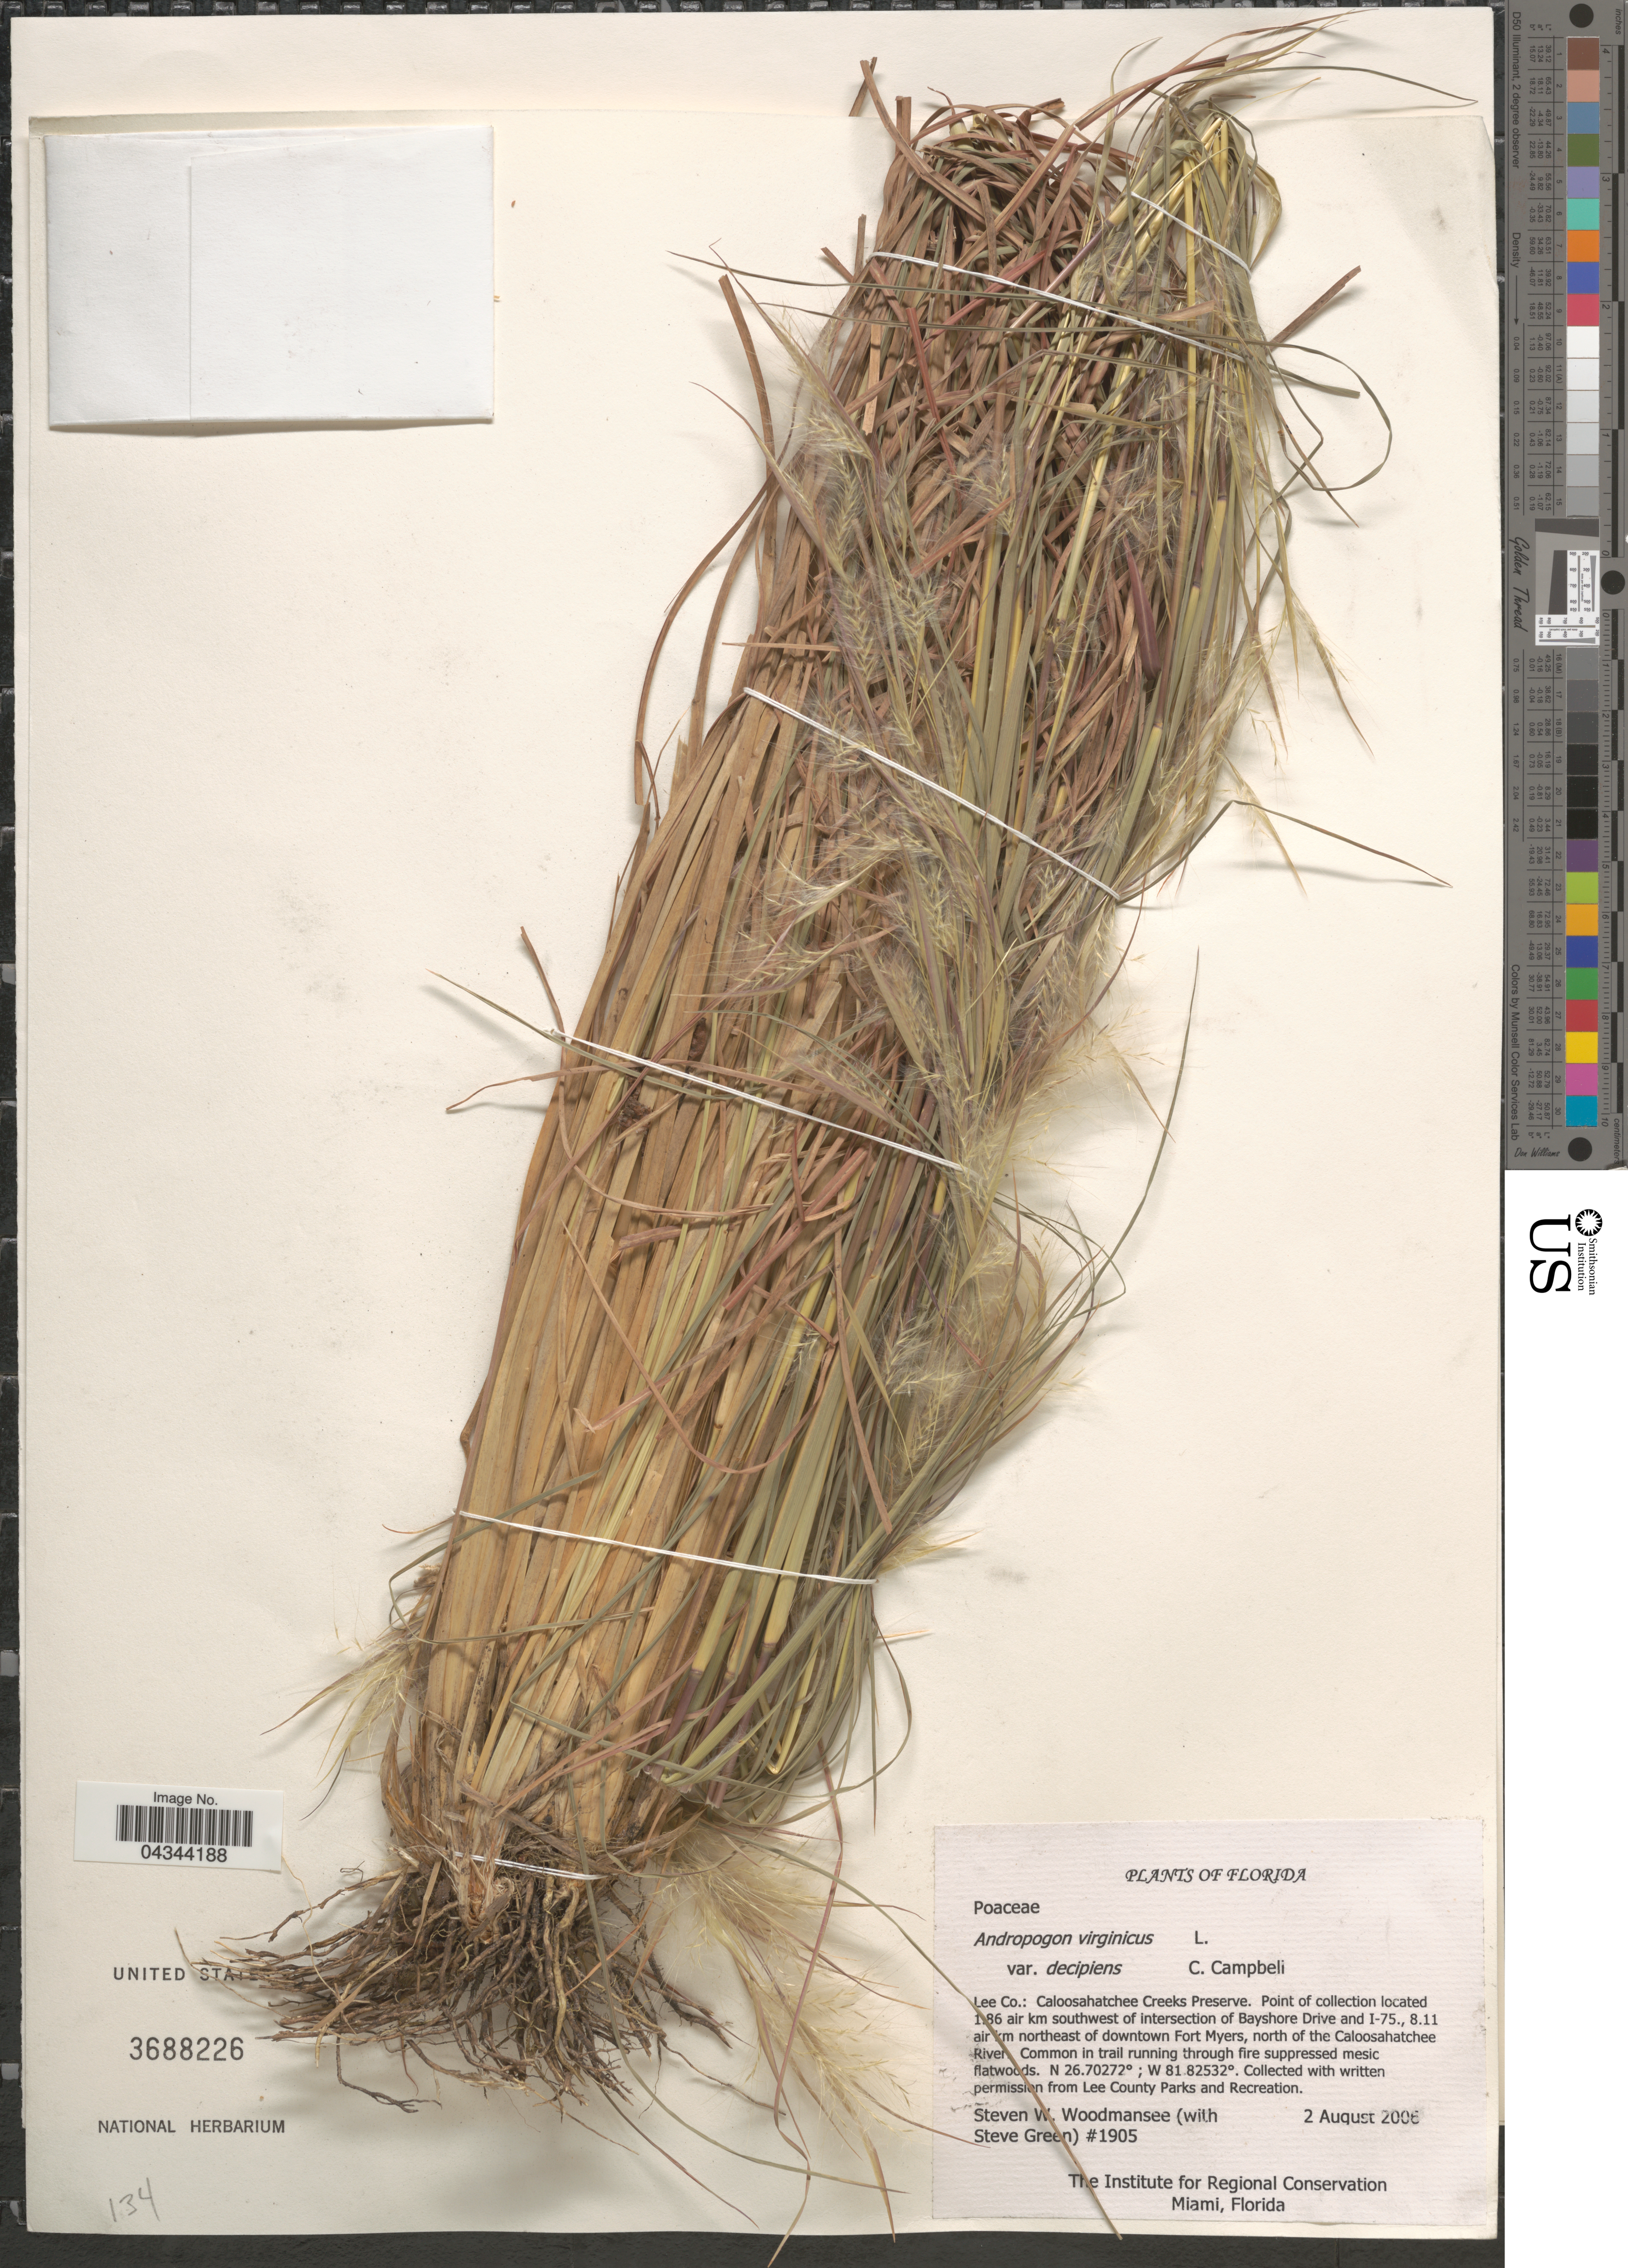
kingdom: Plantae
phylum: Tracheophyta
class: Liliopsida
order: Poales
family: Poaceae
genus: Andropogon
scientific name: Andropogon virginicus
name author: L.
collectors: S. Woodmansee & S. Green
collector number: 1905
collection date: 2006-08-02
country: United States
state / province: Florida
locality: Lee Co.: Caloosahatchee Creeks Preserve. 1.86 air km southwest of intersection of Bayshore Drive and I-75., 8.11 air km northeast of downtown Fort Myers, north of the Caloosahatchee River.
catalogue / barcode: US 3688226